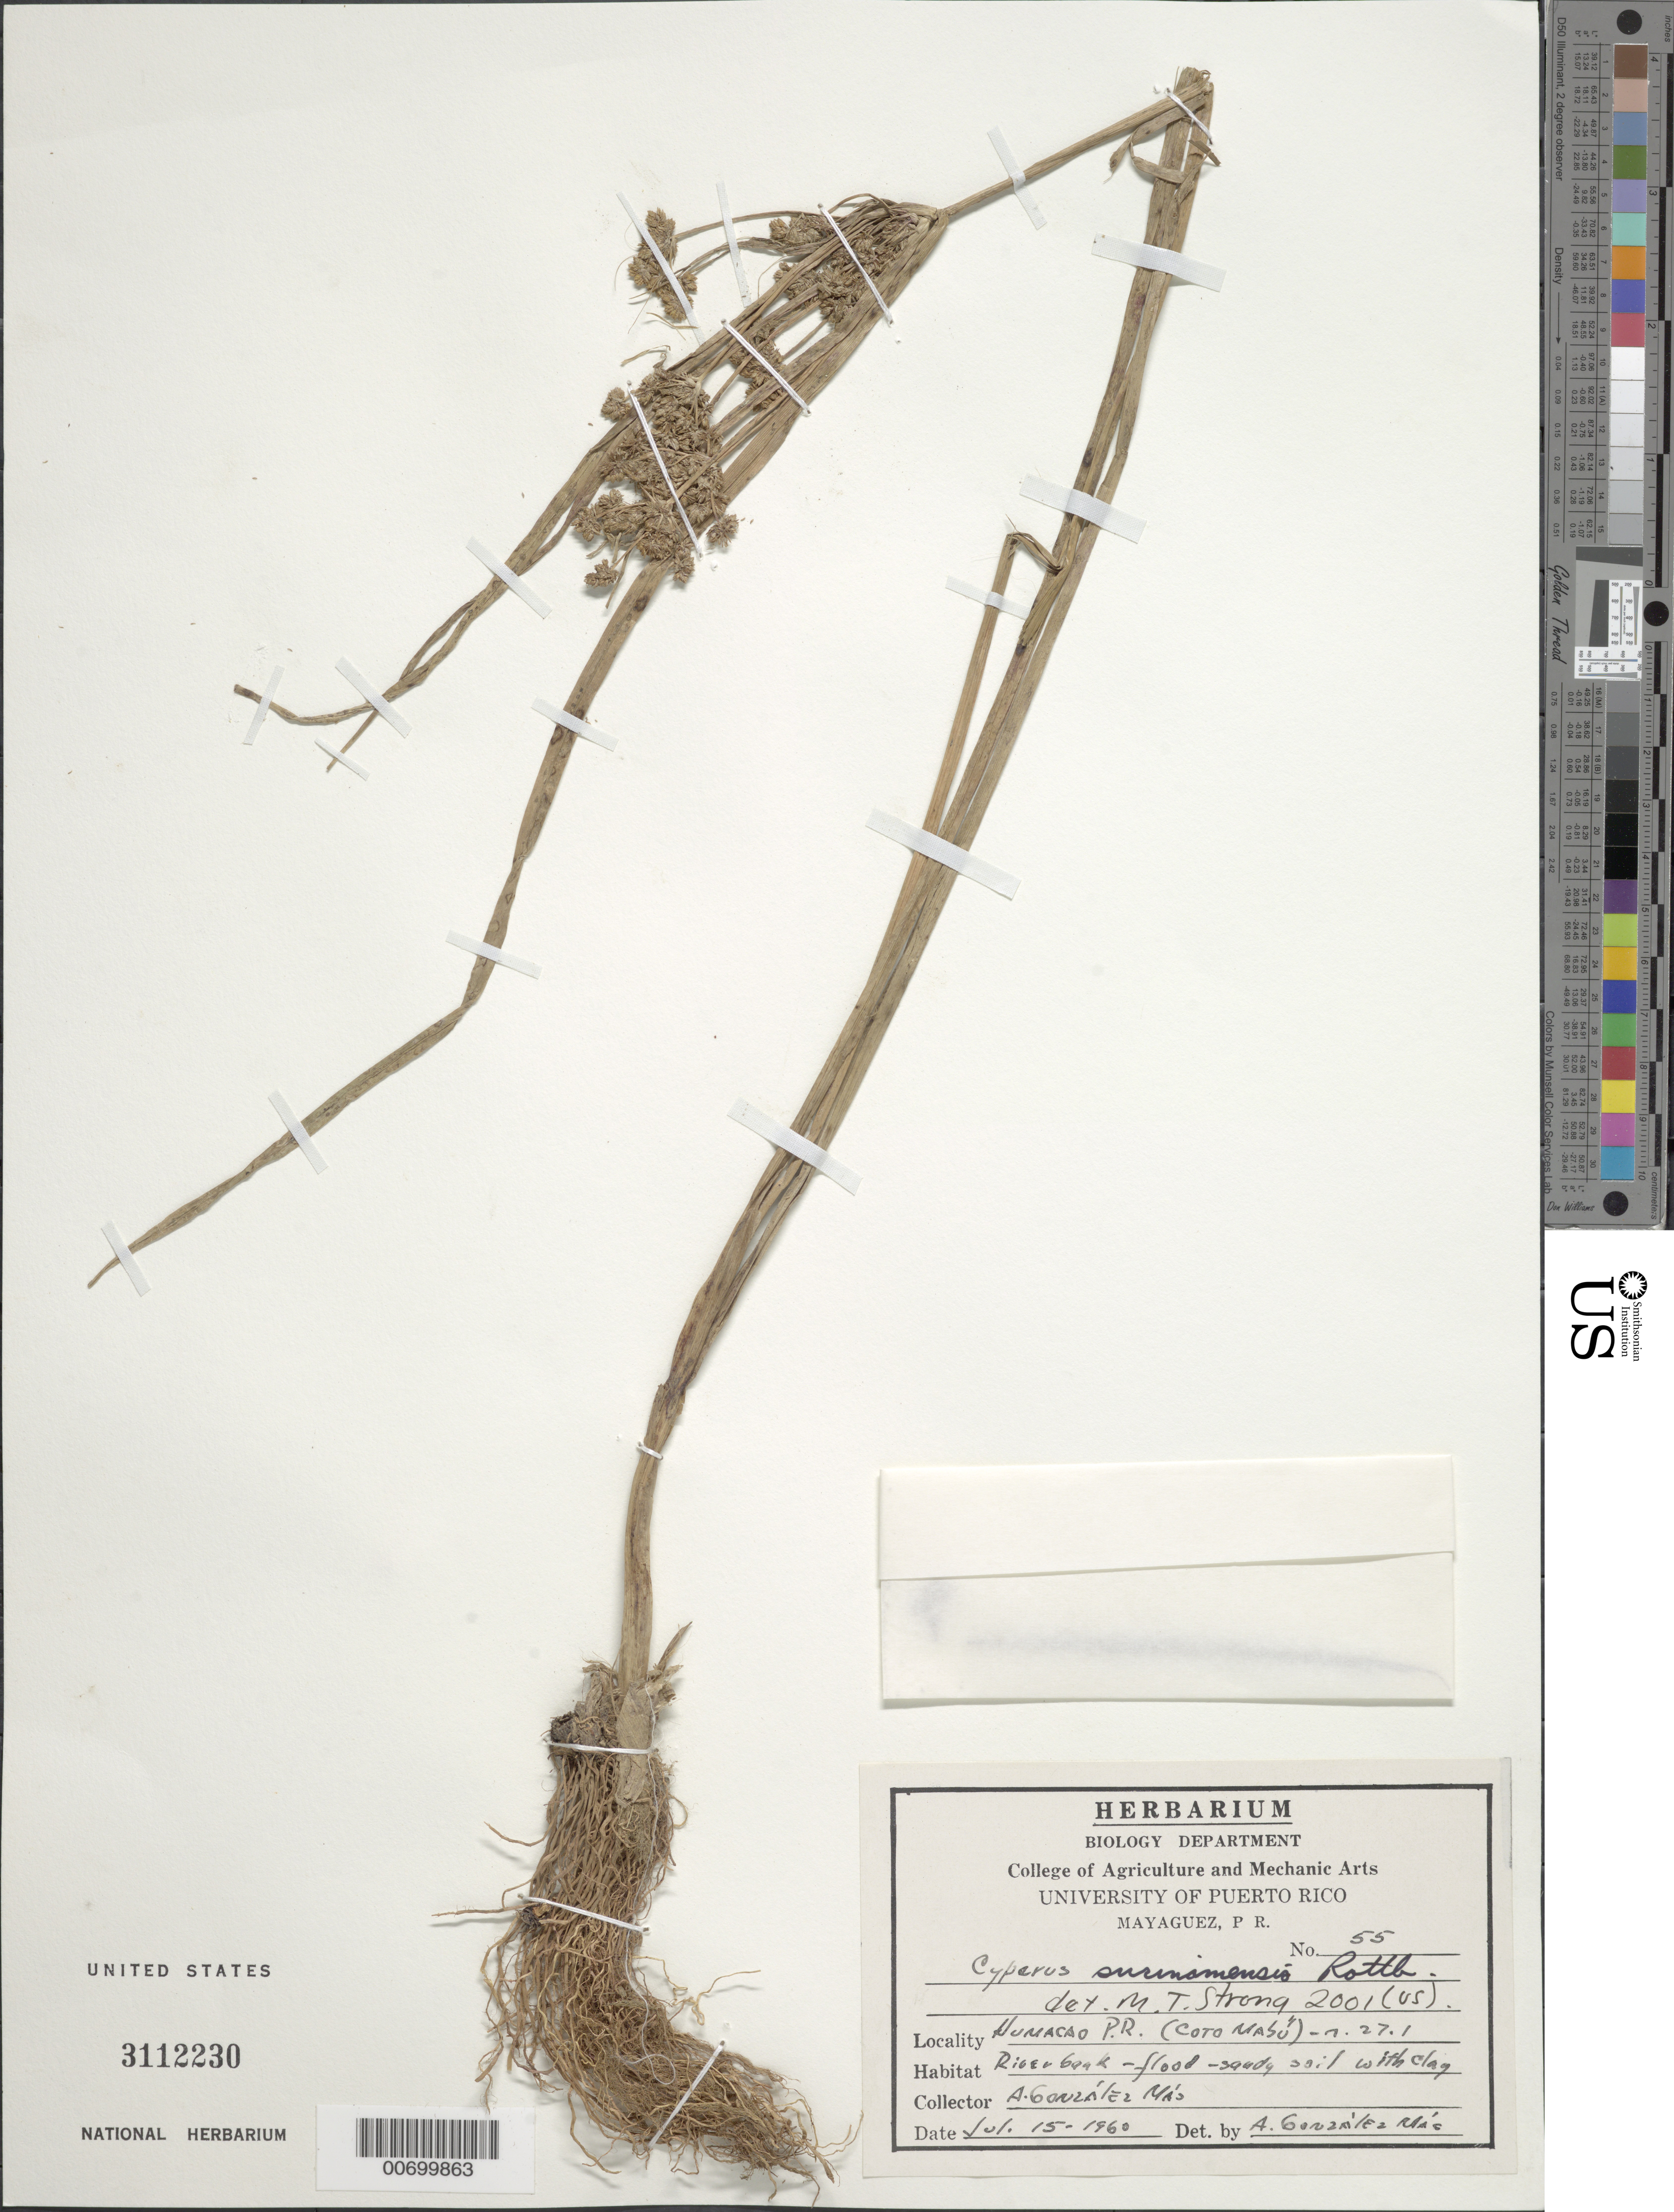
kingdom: Plantae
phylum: Tracheophyta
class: Liliopsida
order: Poales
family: Cyperaceae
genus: Cyperus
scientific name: Cyperus surinamensis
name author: Rottb.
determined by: Strong, M. T., (US), Smithsonian Institution - National Museum of Natural History (UNITED STATES)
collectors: A. González Más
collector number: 55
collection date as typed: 15 Jul 1960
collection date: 1960-07-15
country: Puerto Rico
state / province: Humacao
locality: Humacao: Coto Mabú, Rd. ?, km 27.1.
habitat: River bank flood plain.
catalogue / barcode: US 3112230